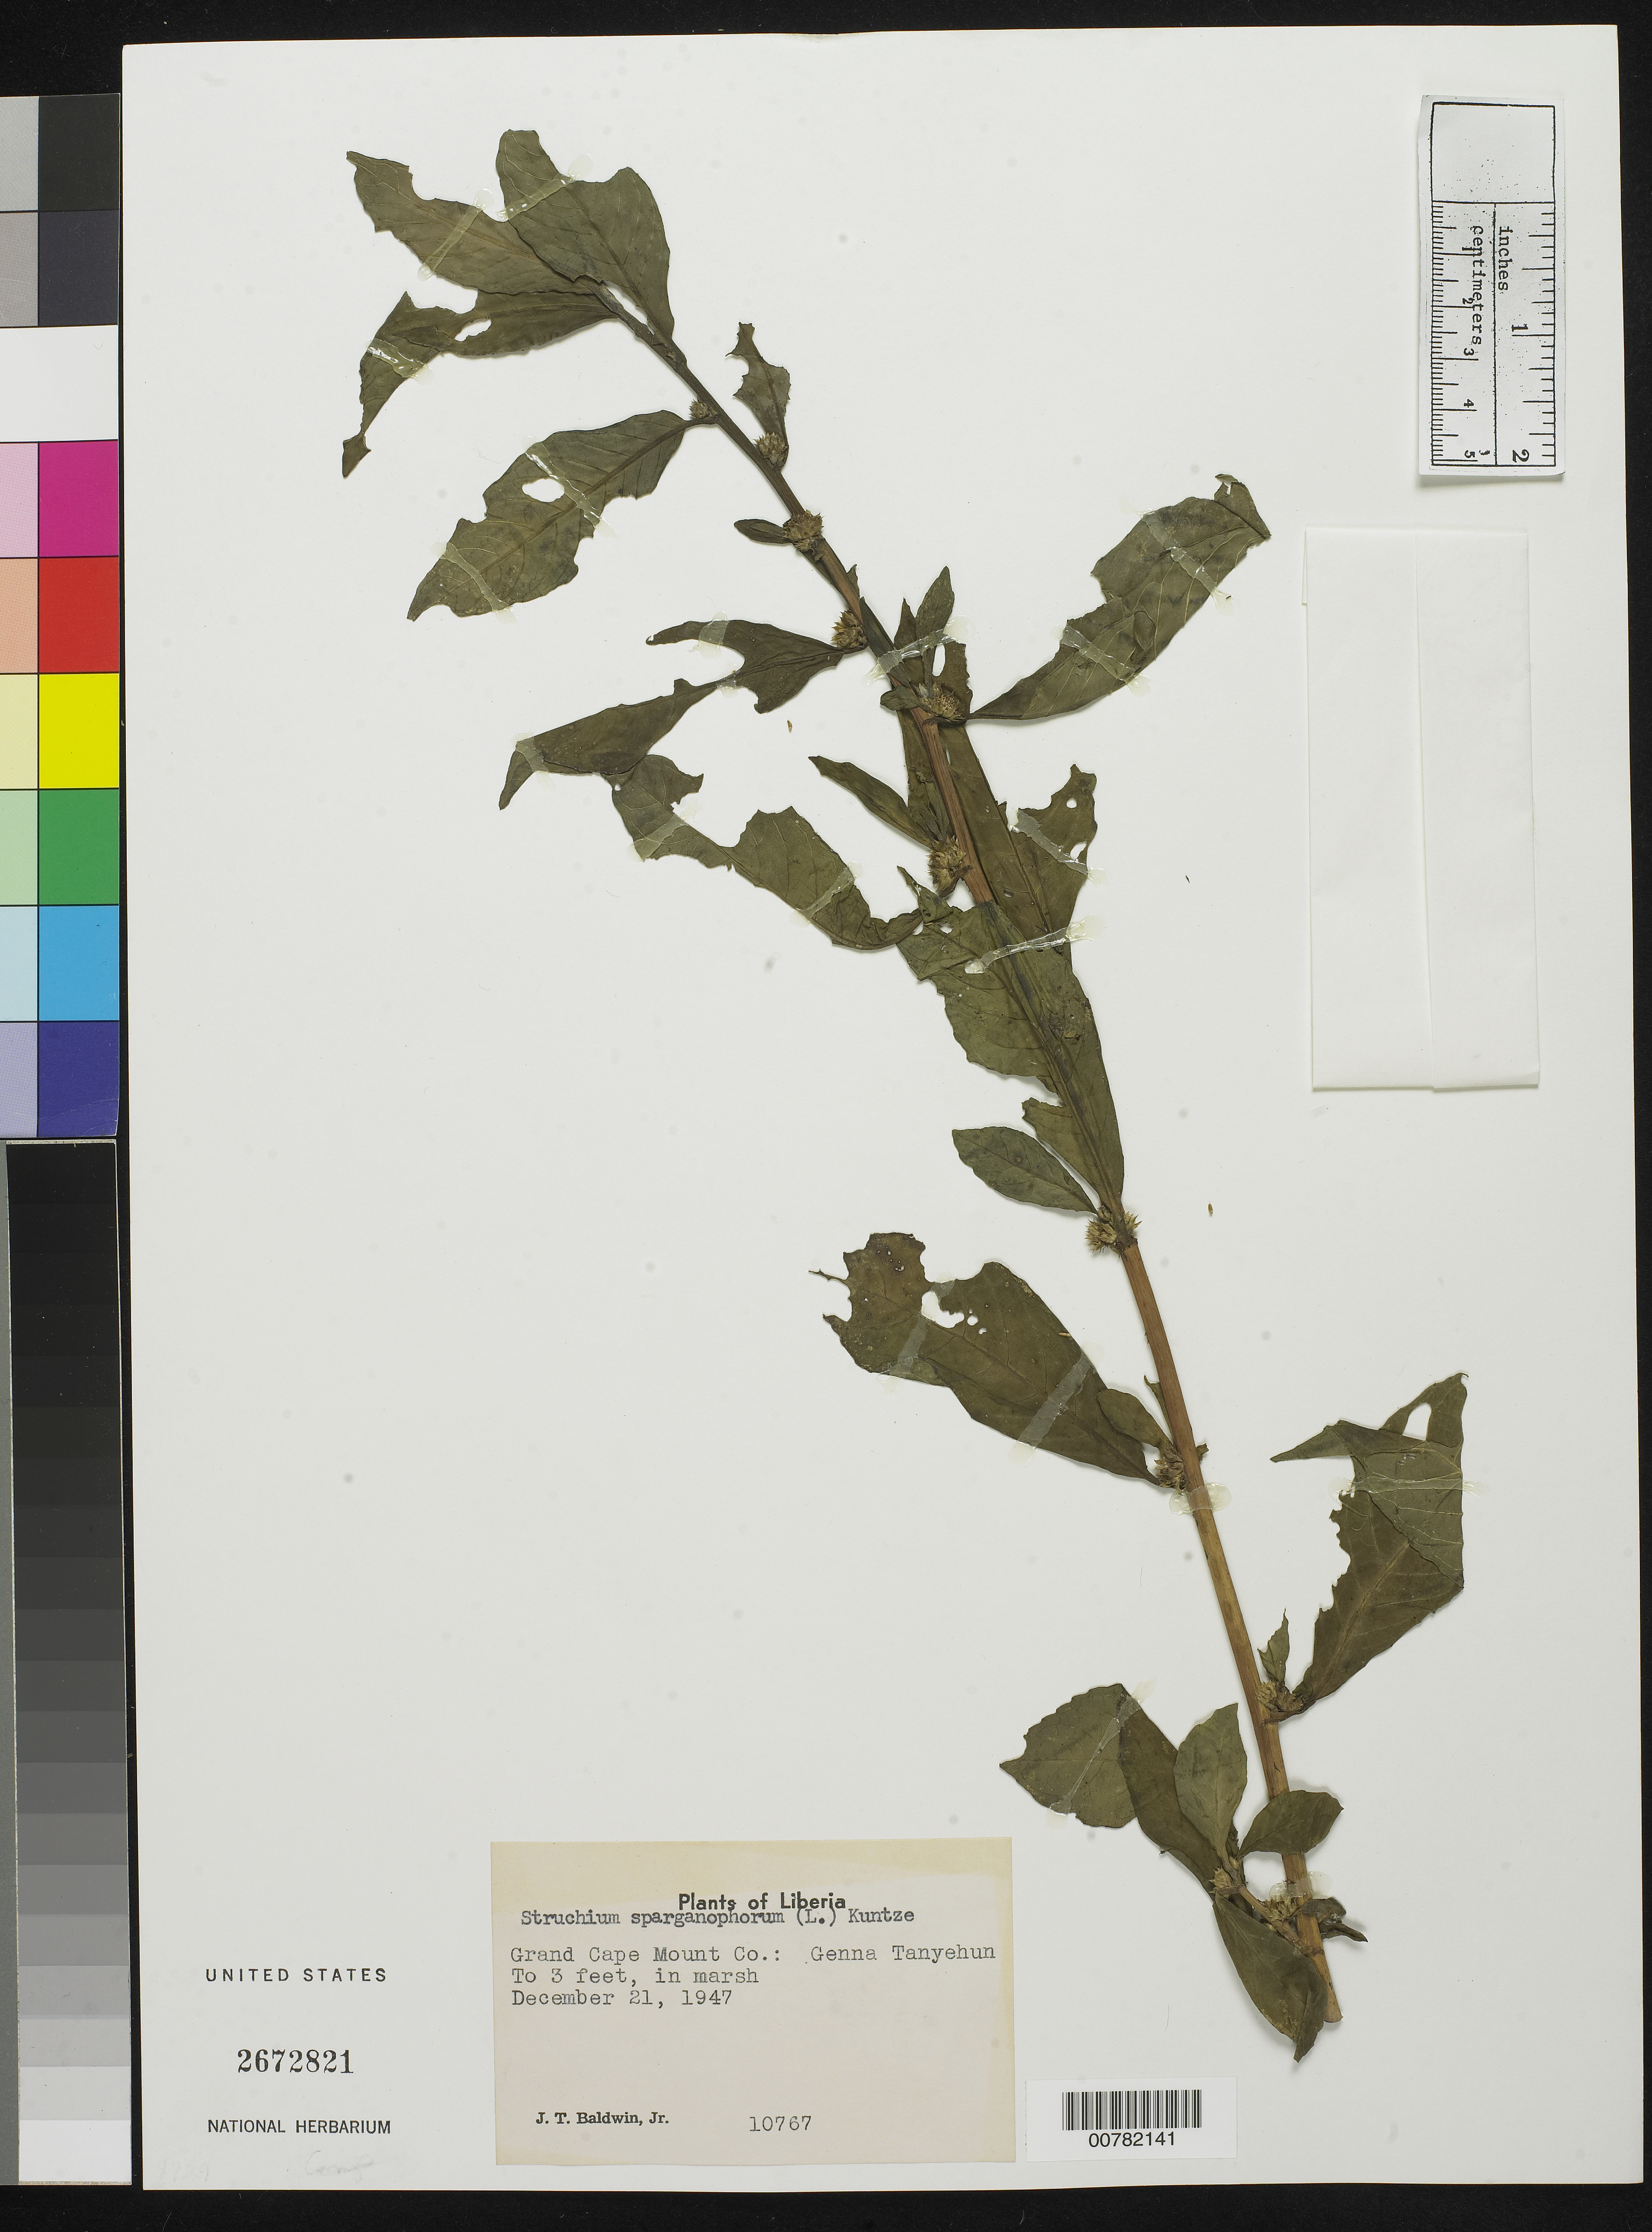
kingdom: Plantae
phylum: Tracheophyta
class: Magnoliopsida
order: Asterales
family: Asteraceae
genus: Struchium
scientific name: Struchium sparganophorum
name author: (L.) Kuntze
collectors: J. T. Baldwin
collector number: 10767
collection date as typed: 21 Dec 1947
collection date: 1947-12-21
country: Liberia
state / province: Grand Cape Mount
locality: Genna Tanyehun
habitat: Marsh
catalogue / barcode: US 2672821